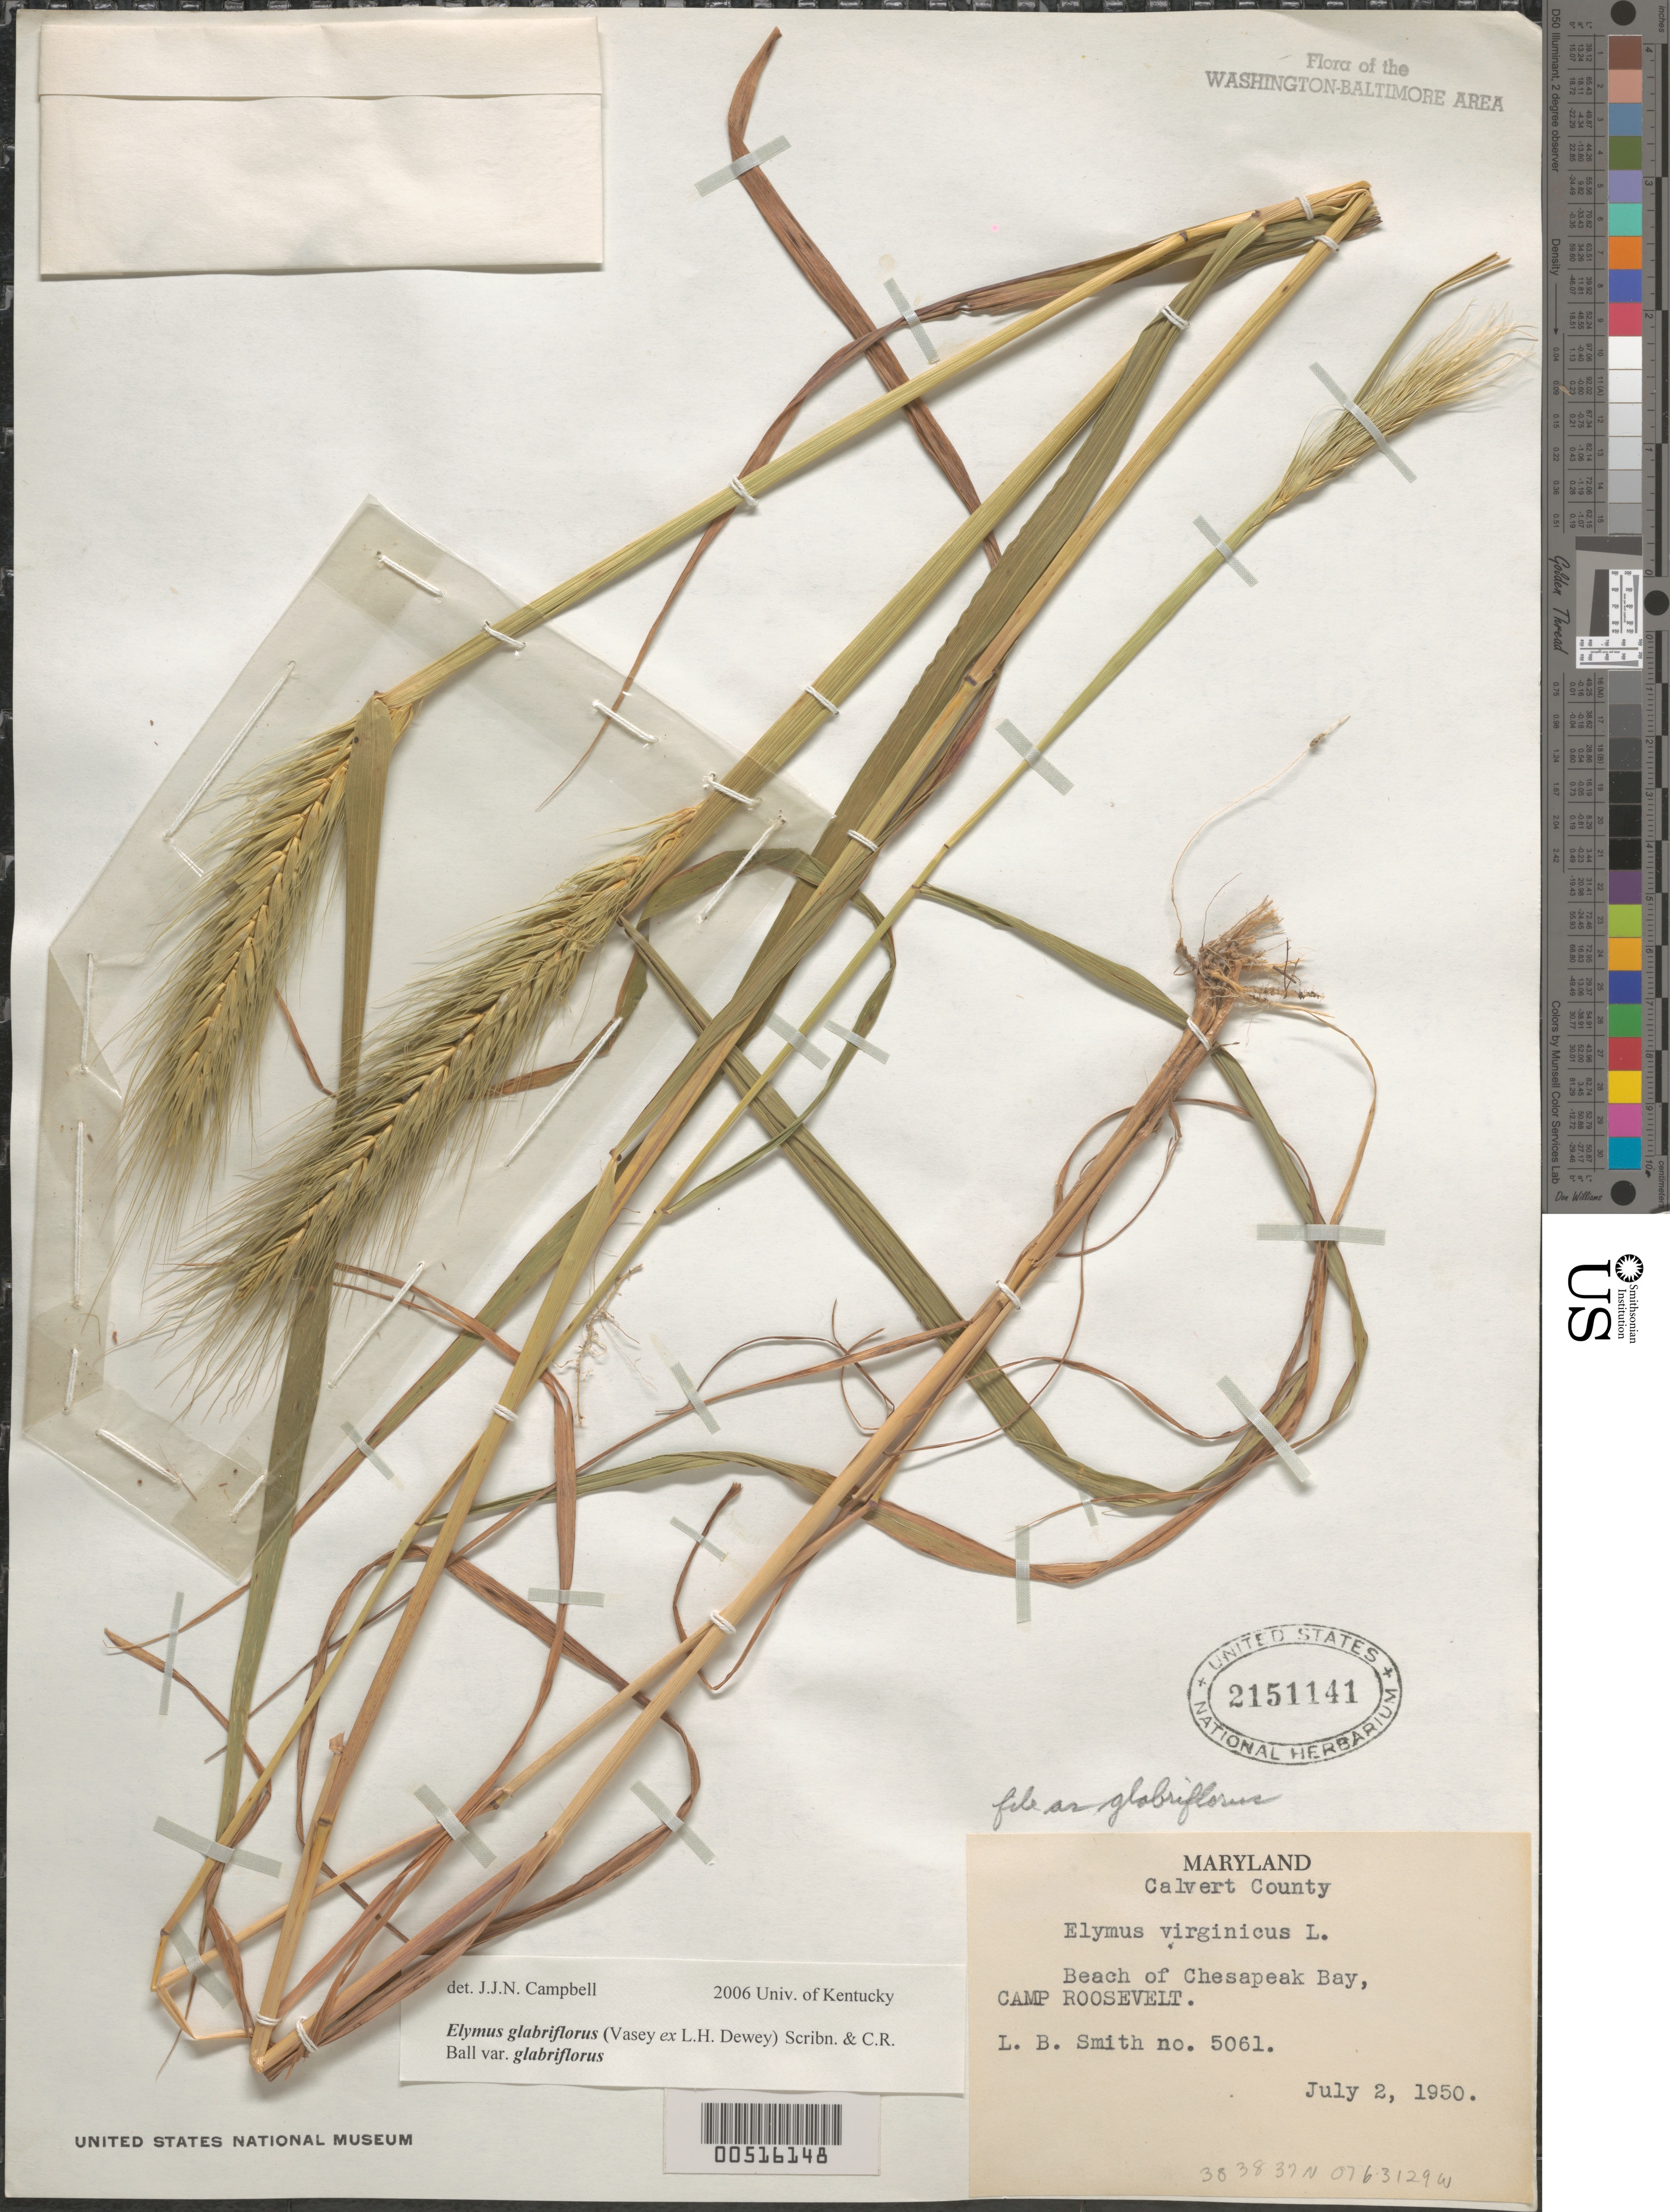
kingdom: Plantae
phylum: Tracheophyta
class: Liliopsida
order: Poales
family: Poaceae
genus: Elymus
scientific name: Elymus glabriflorus var. glabriflorus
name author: (Vasey ex L.H. Dewey) Scribn. & C.R. Ball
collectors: L. Smith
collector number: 5061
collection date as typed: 02 Jul 1950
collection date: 1950-07-02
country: United States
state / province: Maryland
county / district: Calvert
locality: Chesapeake Bay, Camp Roosevelt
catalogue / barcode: US 2151141